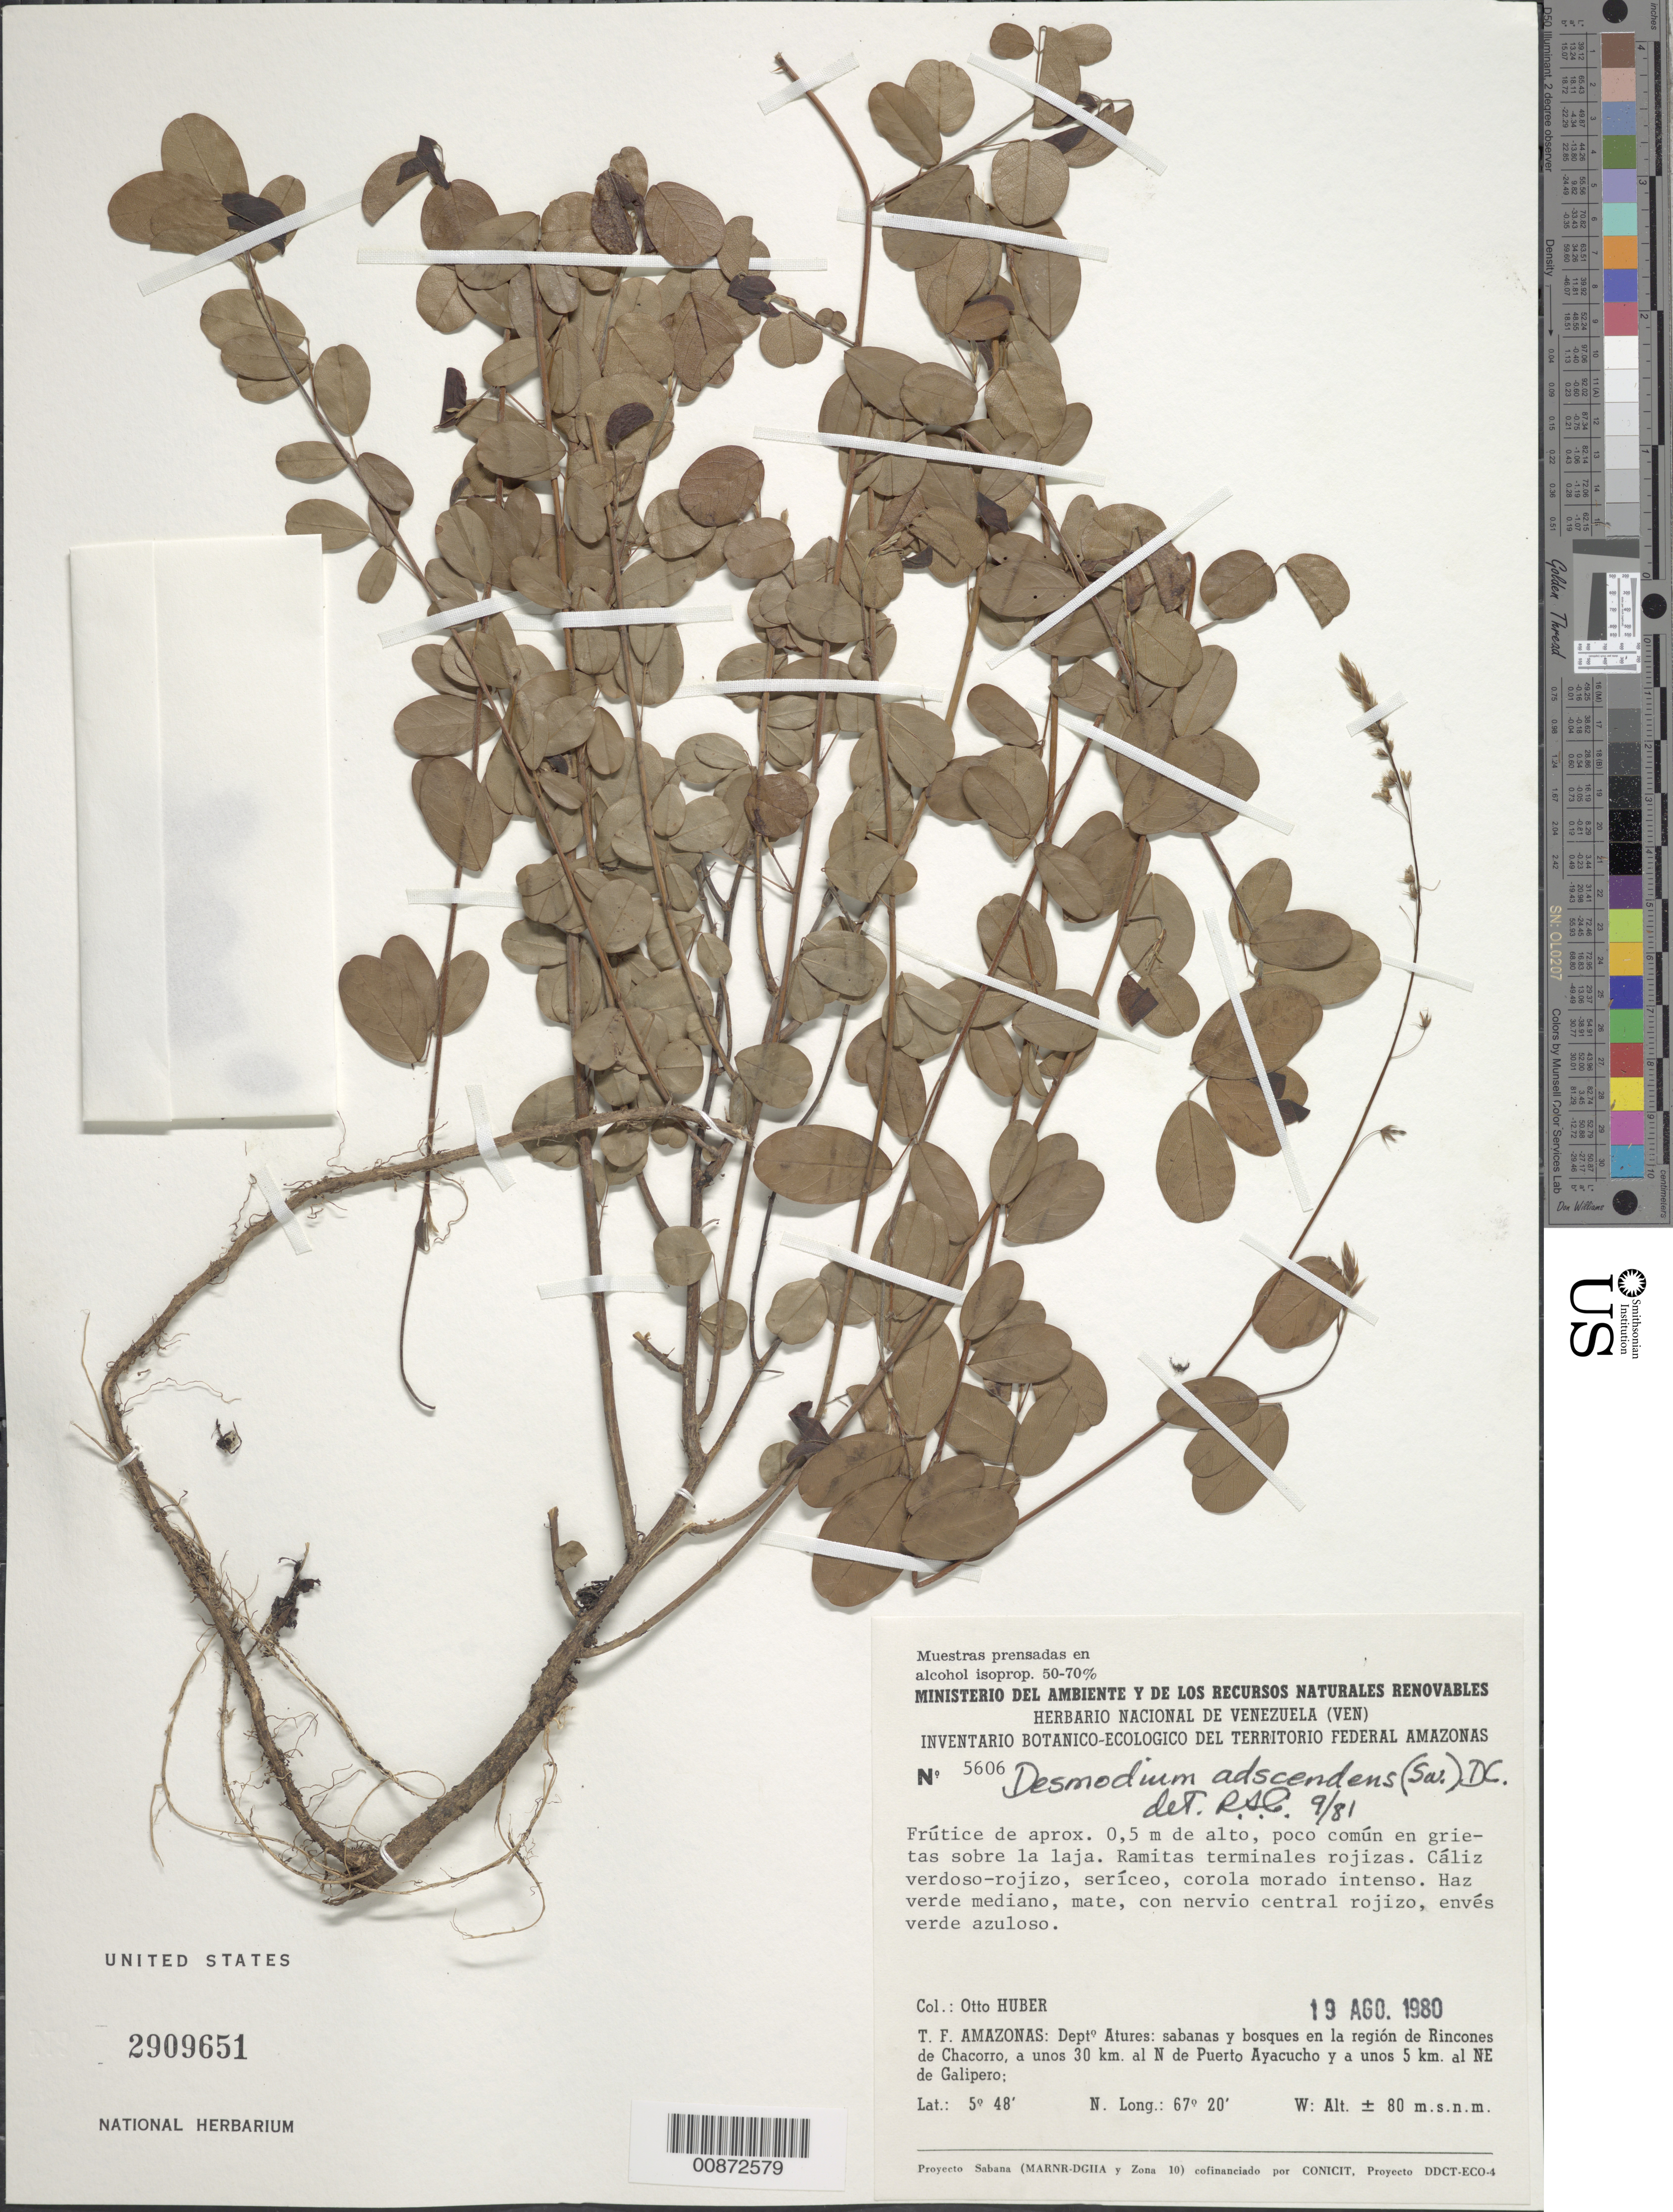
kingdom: Plantae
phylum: Tracheophyta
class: Magnoliopsida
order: Fabales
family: Fabaceae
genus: Grona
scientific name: Grona adscendens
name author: (Sw.) H. Ohashi & K. Ohashi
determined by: Strong, Mark T., (BOT), Smithsonian Institution - National Museum of Natural History (UNITED STATES)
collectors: O. Huber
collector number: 5606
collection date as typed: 19-Aug-80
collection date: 1980-08-19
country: Venezuela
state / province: Amazonas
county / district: Atures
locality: Rincones de Chacorro, 30 km N de Puerto Ayacucho, 5 km NE Galipero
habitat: Sabanas y bosques, en grietas sobre la laja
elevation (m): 80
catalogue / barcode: US 2909651